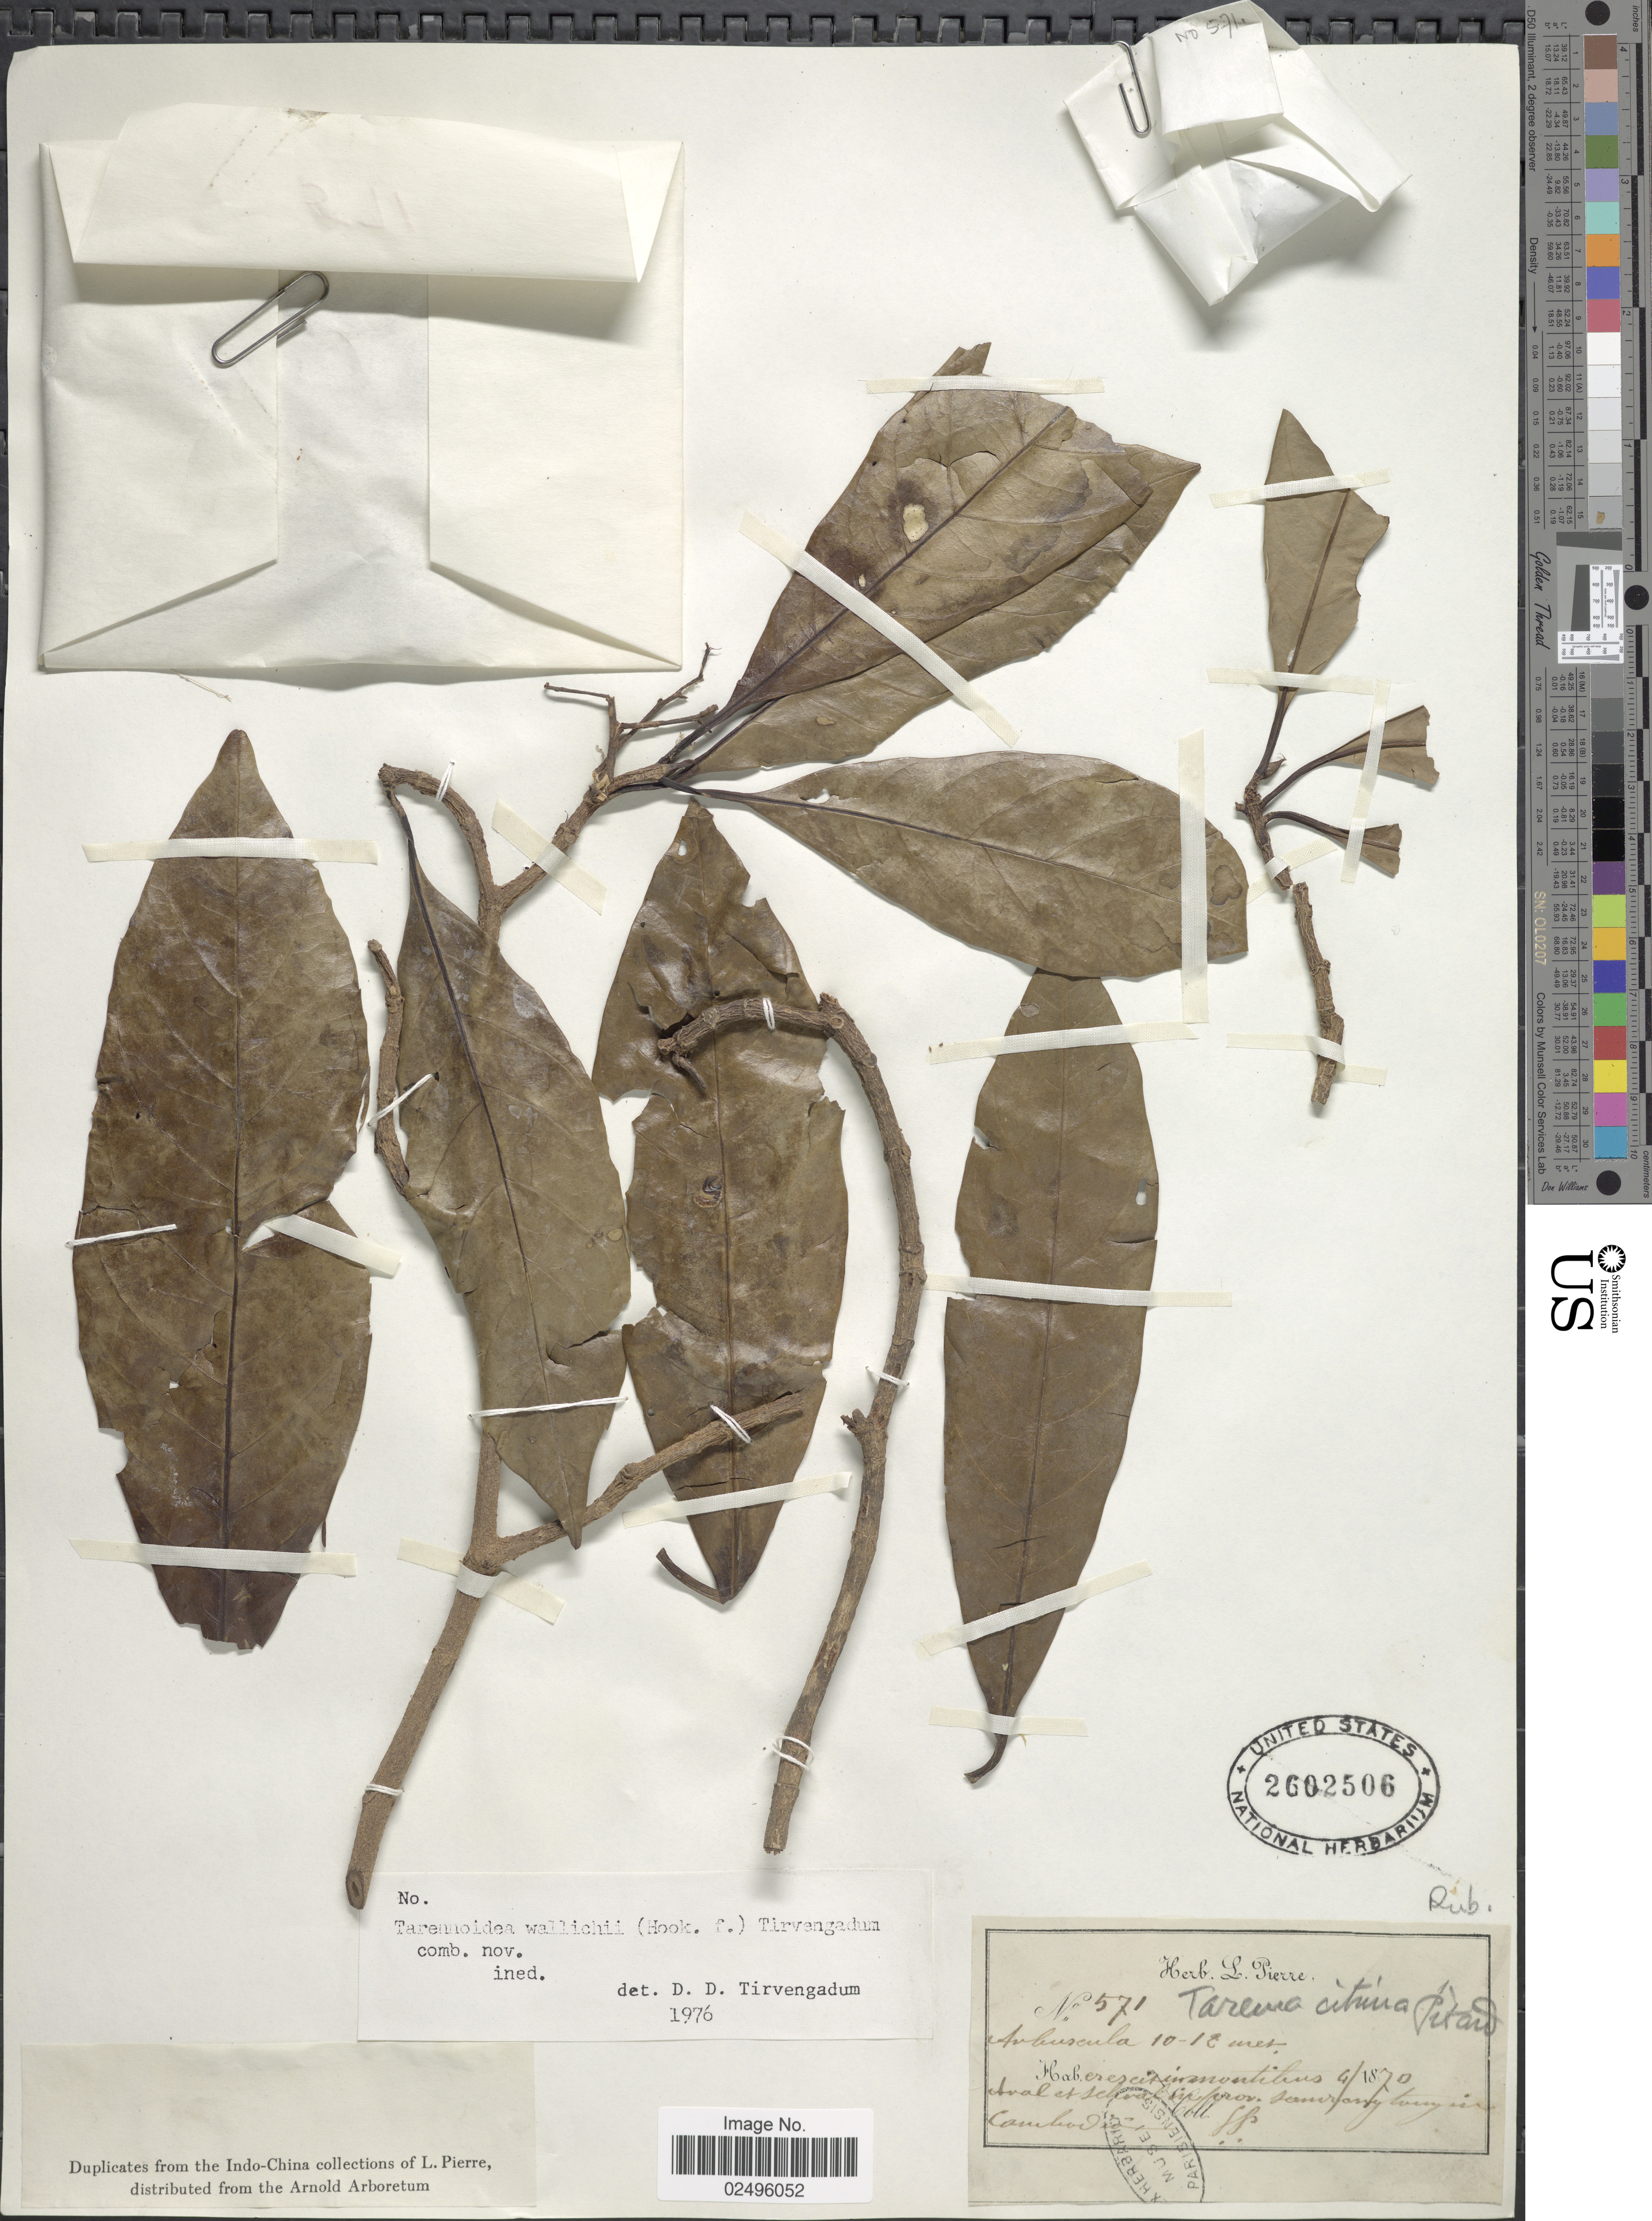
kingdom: Plantae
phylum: Tracheophyta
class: Magnoliopsida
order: Gentianales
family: Rubiaceae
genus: Tarennoidea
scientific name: Tarennoidea wallichii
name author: (Hook. f.) Tirveng. & Sastre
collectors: L. Pierre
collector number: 571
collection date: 1870-04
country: Cambodia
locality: Crescit montibus [illegible text]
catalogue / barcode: US 2602506